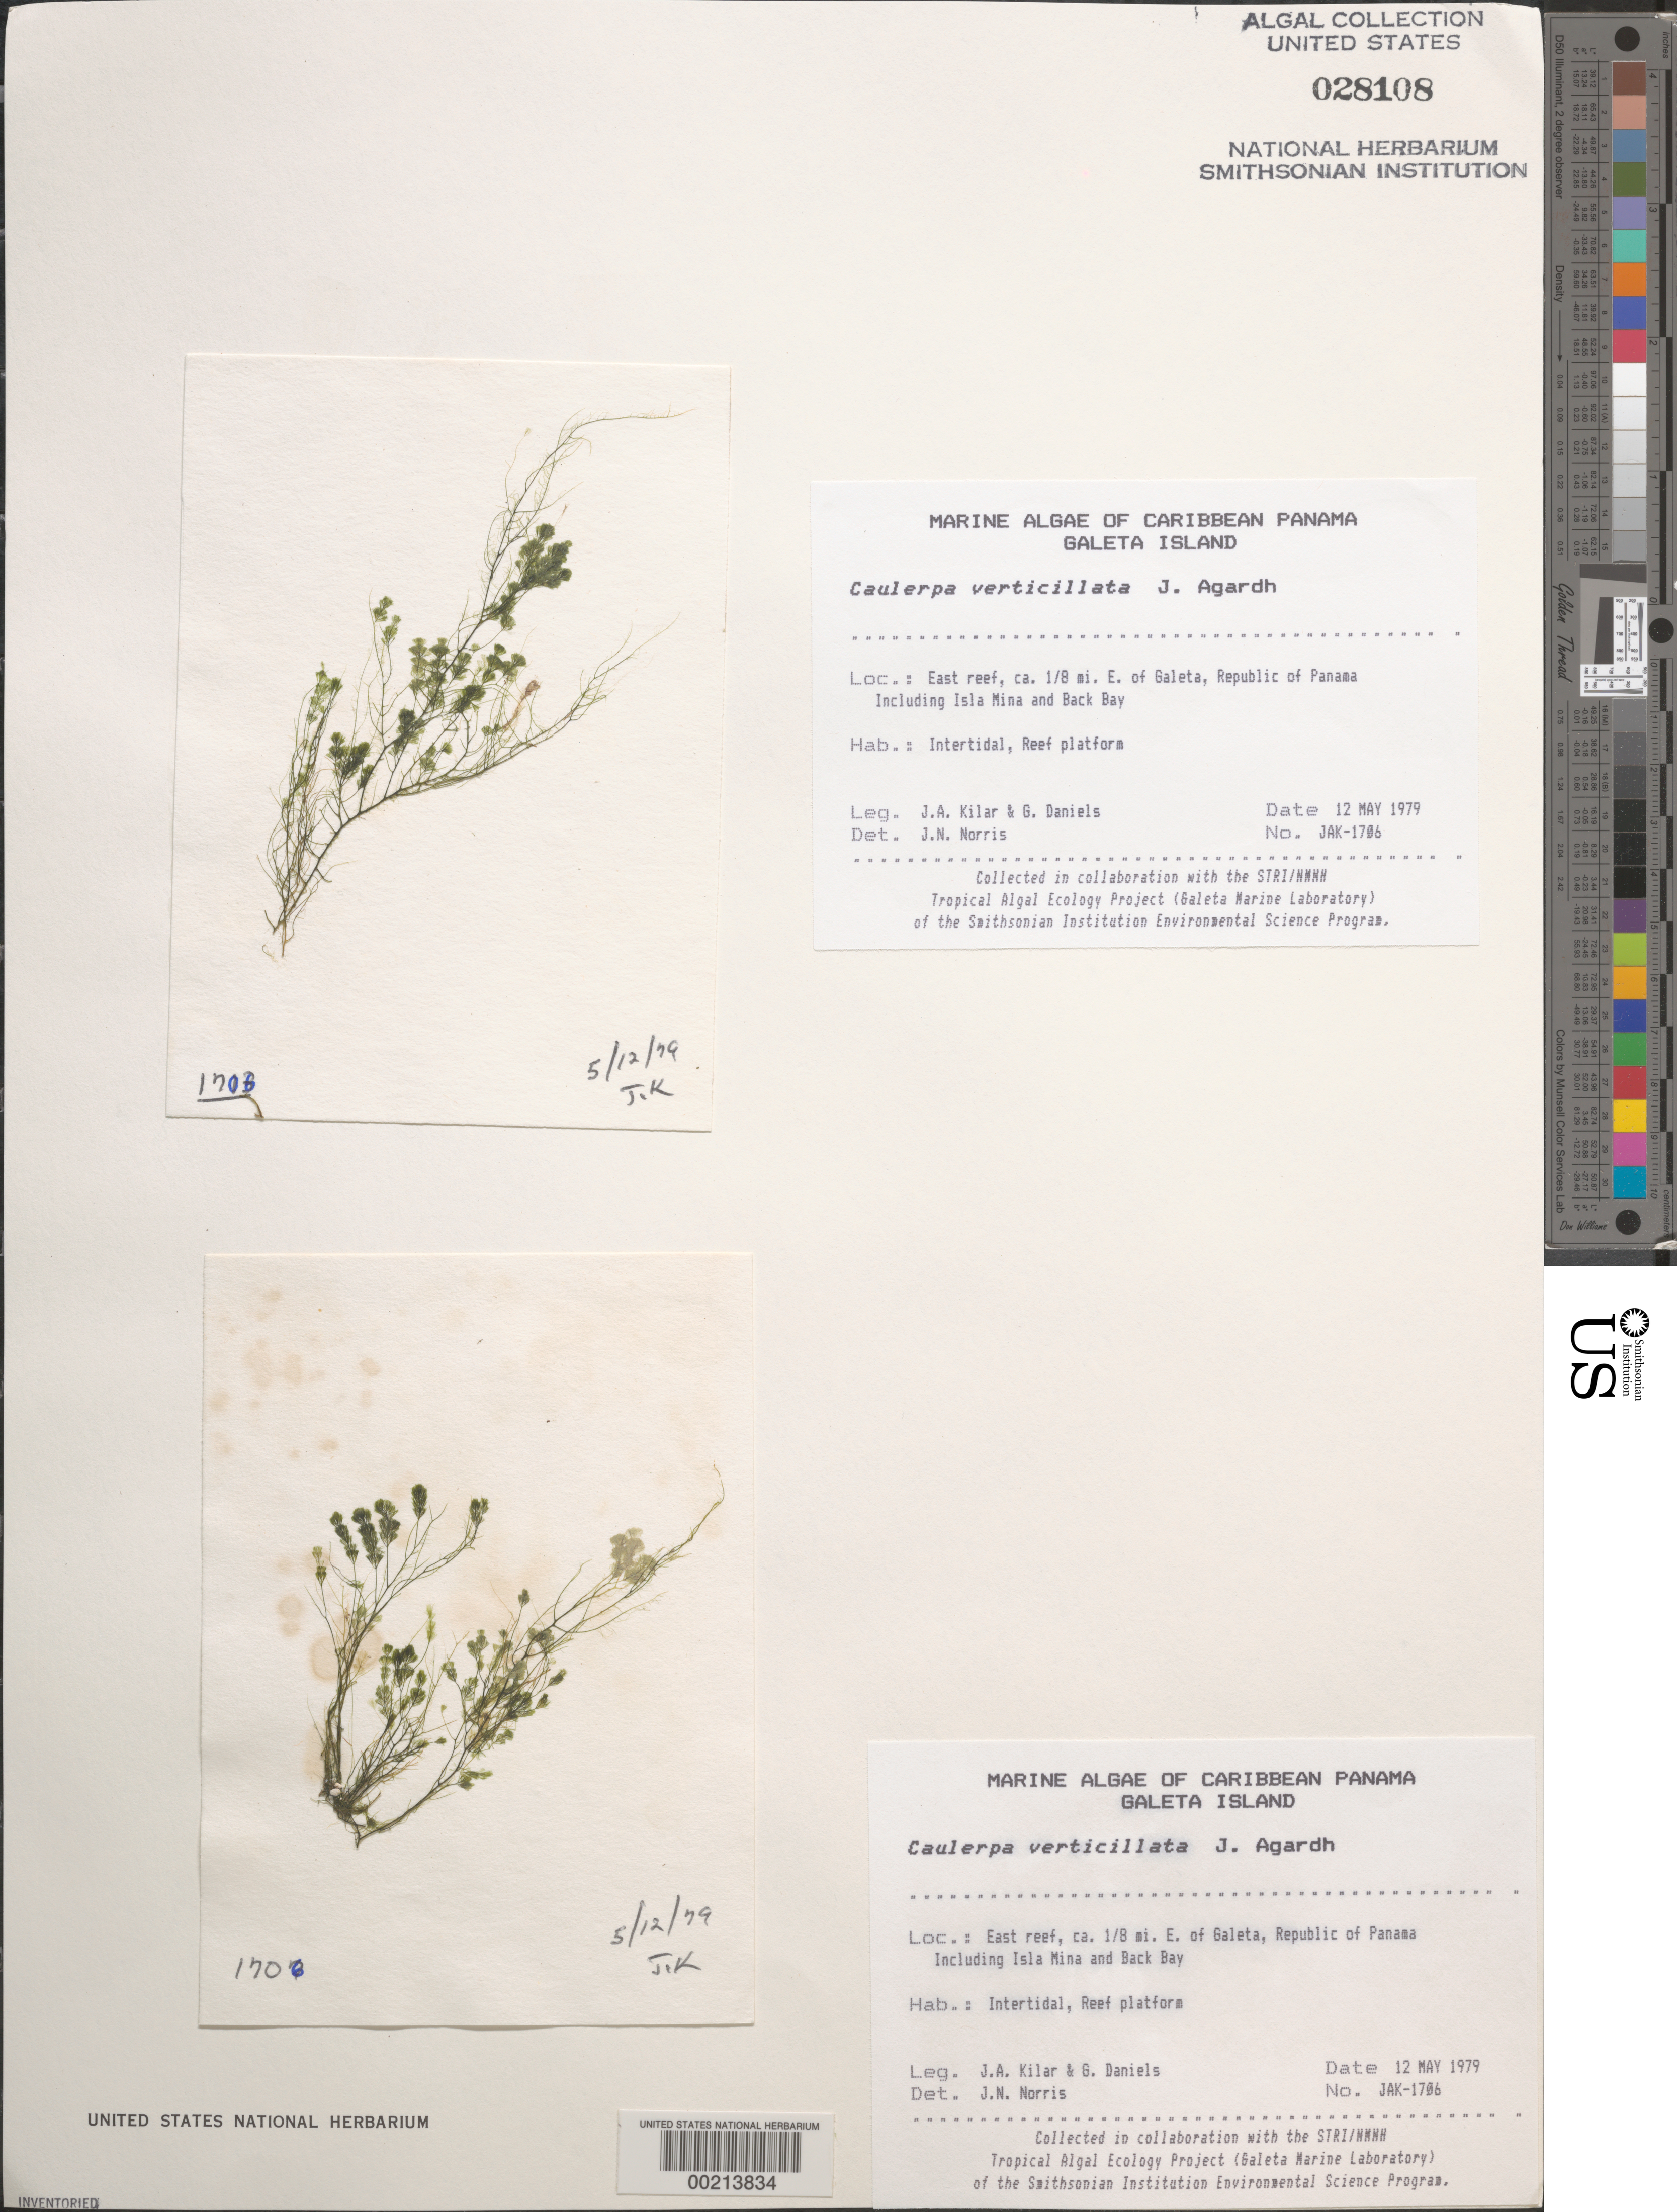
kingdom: Plantae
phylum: Chlorophyta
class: Ulvophyceae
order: Bryopsidales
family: Caulerpaceae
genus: Caulerpa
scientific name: Caulerpa verticillata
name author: J. Agardh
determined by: Norris, James N.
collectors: J. A. Kilar & G. S. Daniels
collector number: JAK-1706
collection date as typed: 12 May 1979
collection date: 1979-05-12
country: Panama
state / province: Colón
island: Galeta Island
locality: Ca. 1/8th mile east of Galeta, including Isla Mina and Back Bay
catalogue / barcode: US 28108